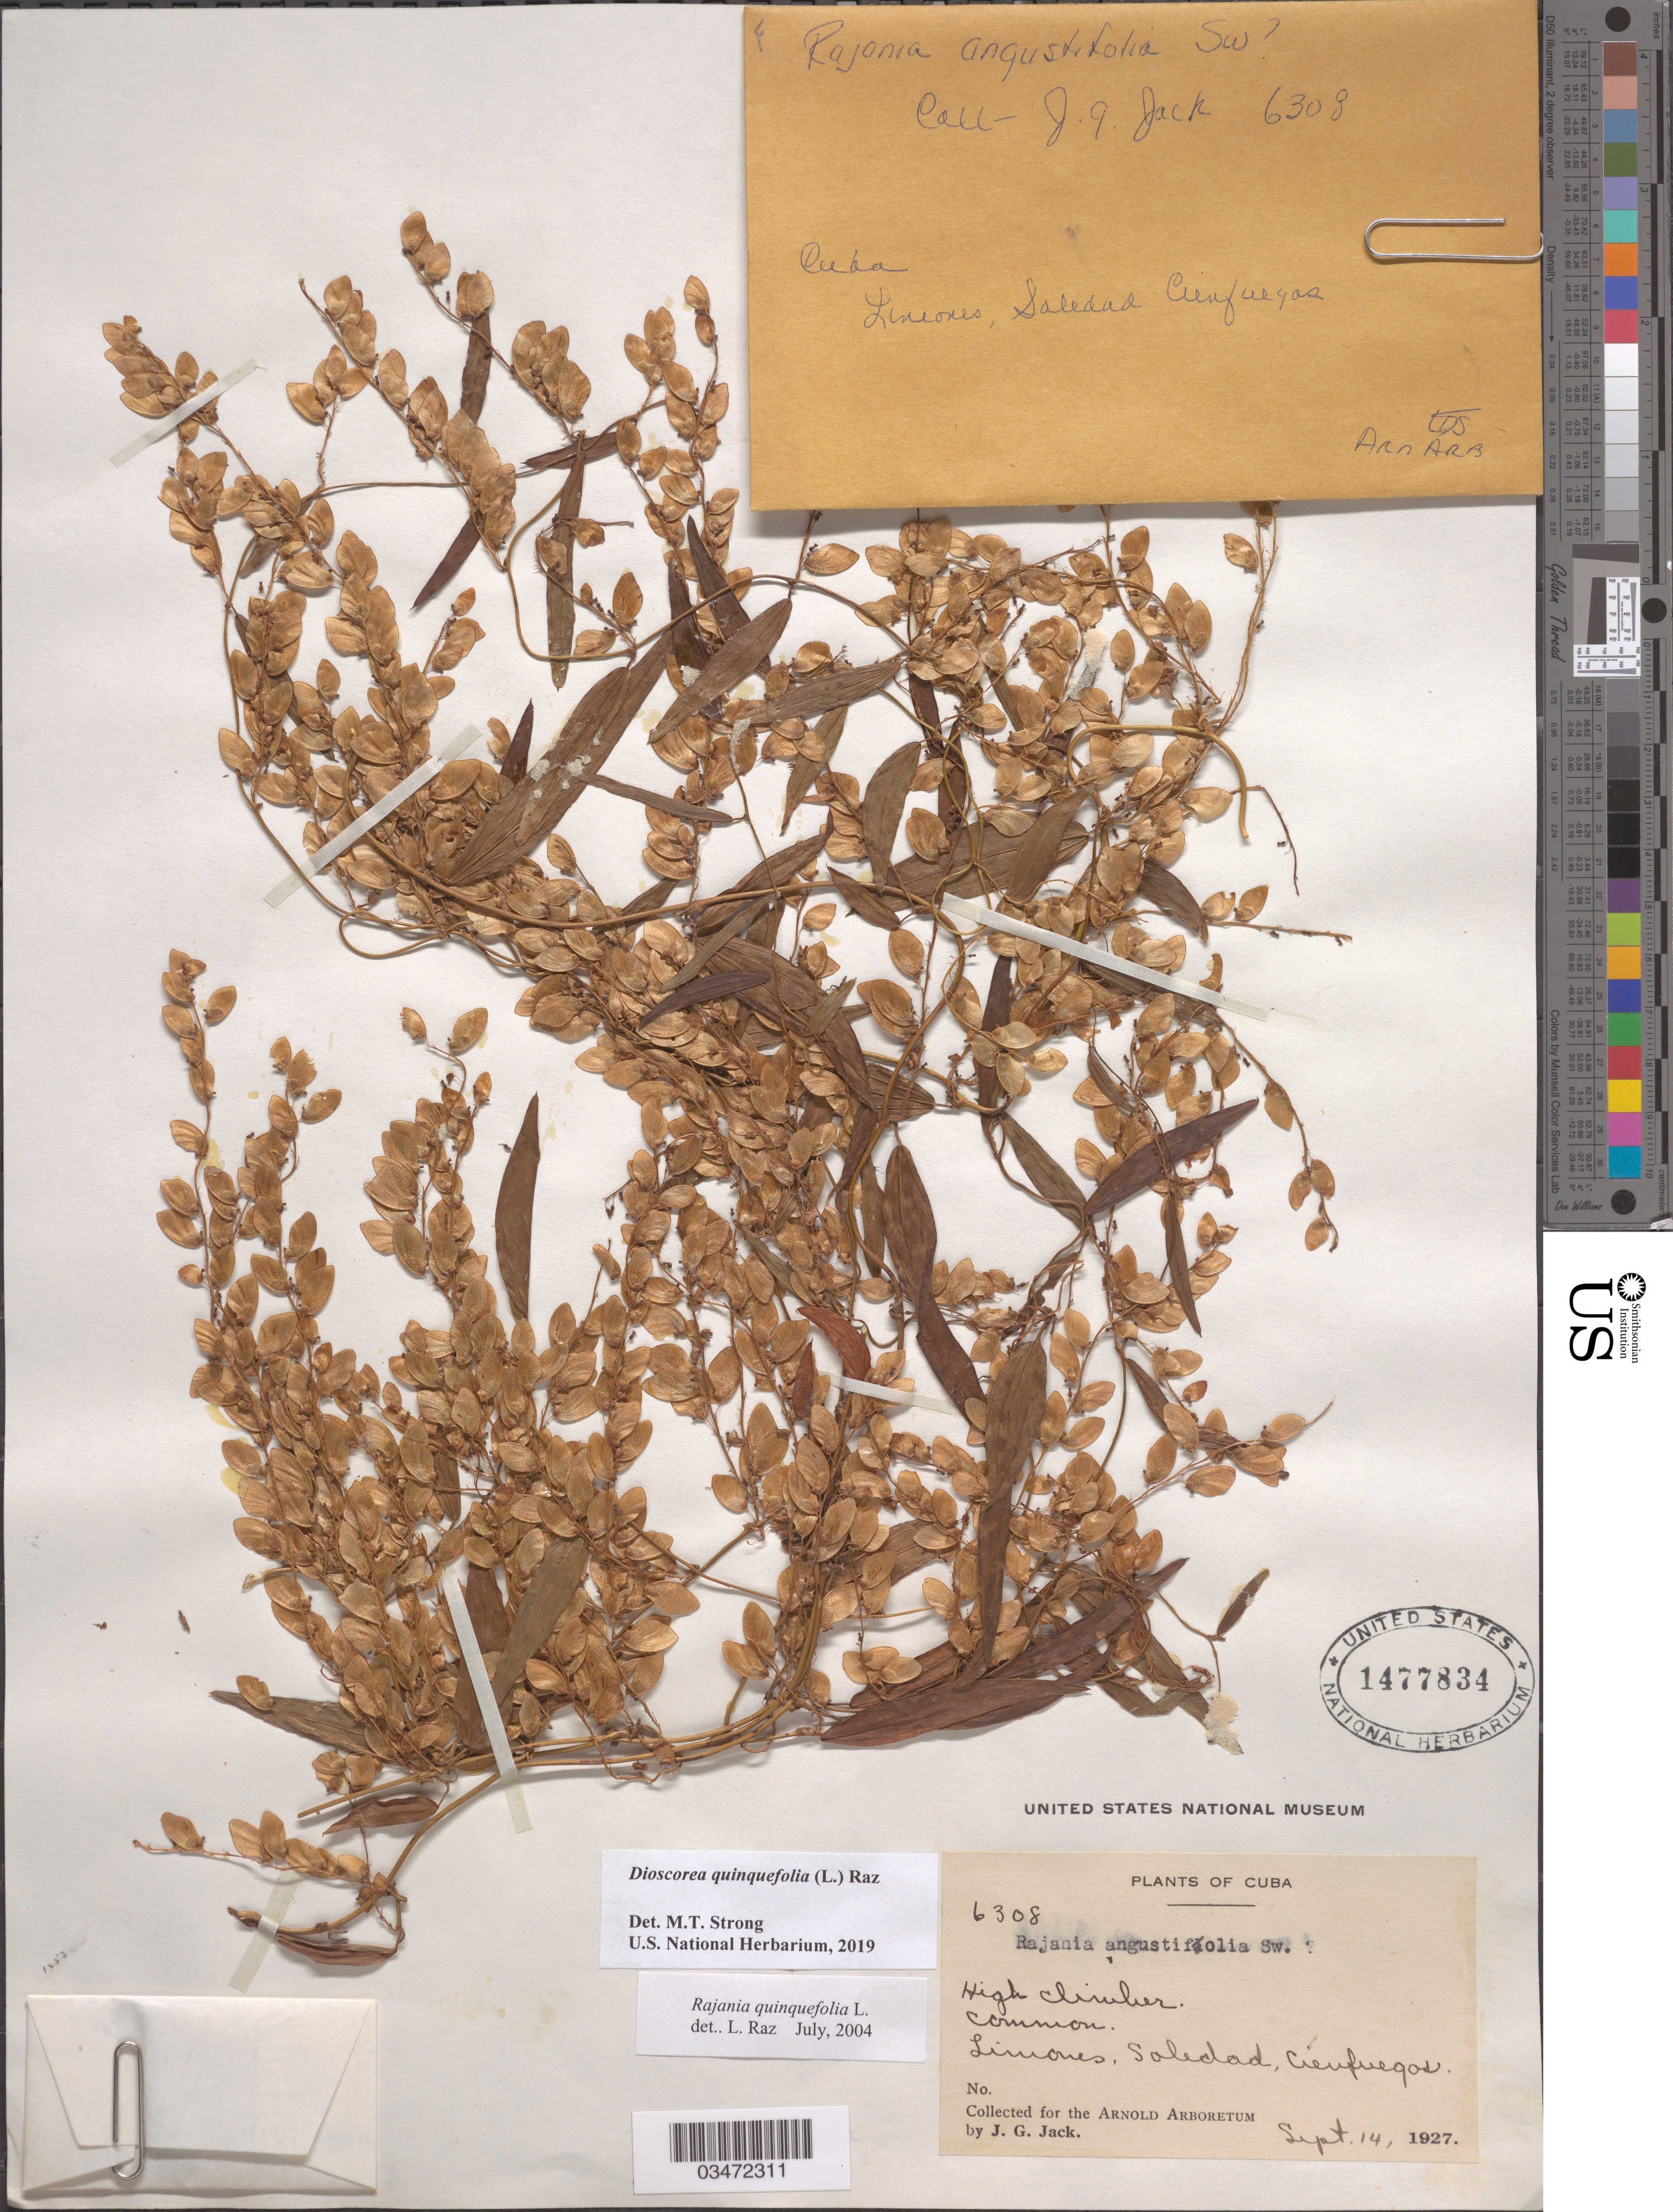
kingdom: Plantae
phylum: Tracheophyta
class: Liliopsida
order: Dioscoreales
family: Dioscoreaceae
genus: Dioscorea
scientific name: Dioscorea quinquefolia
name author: (L.) Raz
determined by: Strong, M. T., (US), Smithsonian Institution - National Museum of Natural History (UNITED STATES)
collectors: J. G. Jack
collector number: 6308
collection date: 1927-09-14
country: Cuba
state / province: Cienfuegos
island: Cuba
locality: Province Santa Clara [Cienfuegos], Limones, Soledad, Cienfuegos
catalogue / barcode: US 1477834